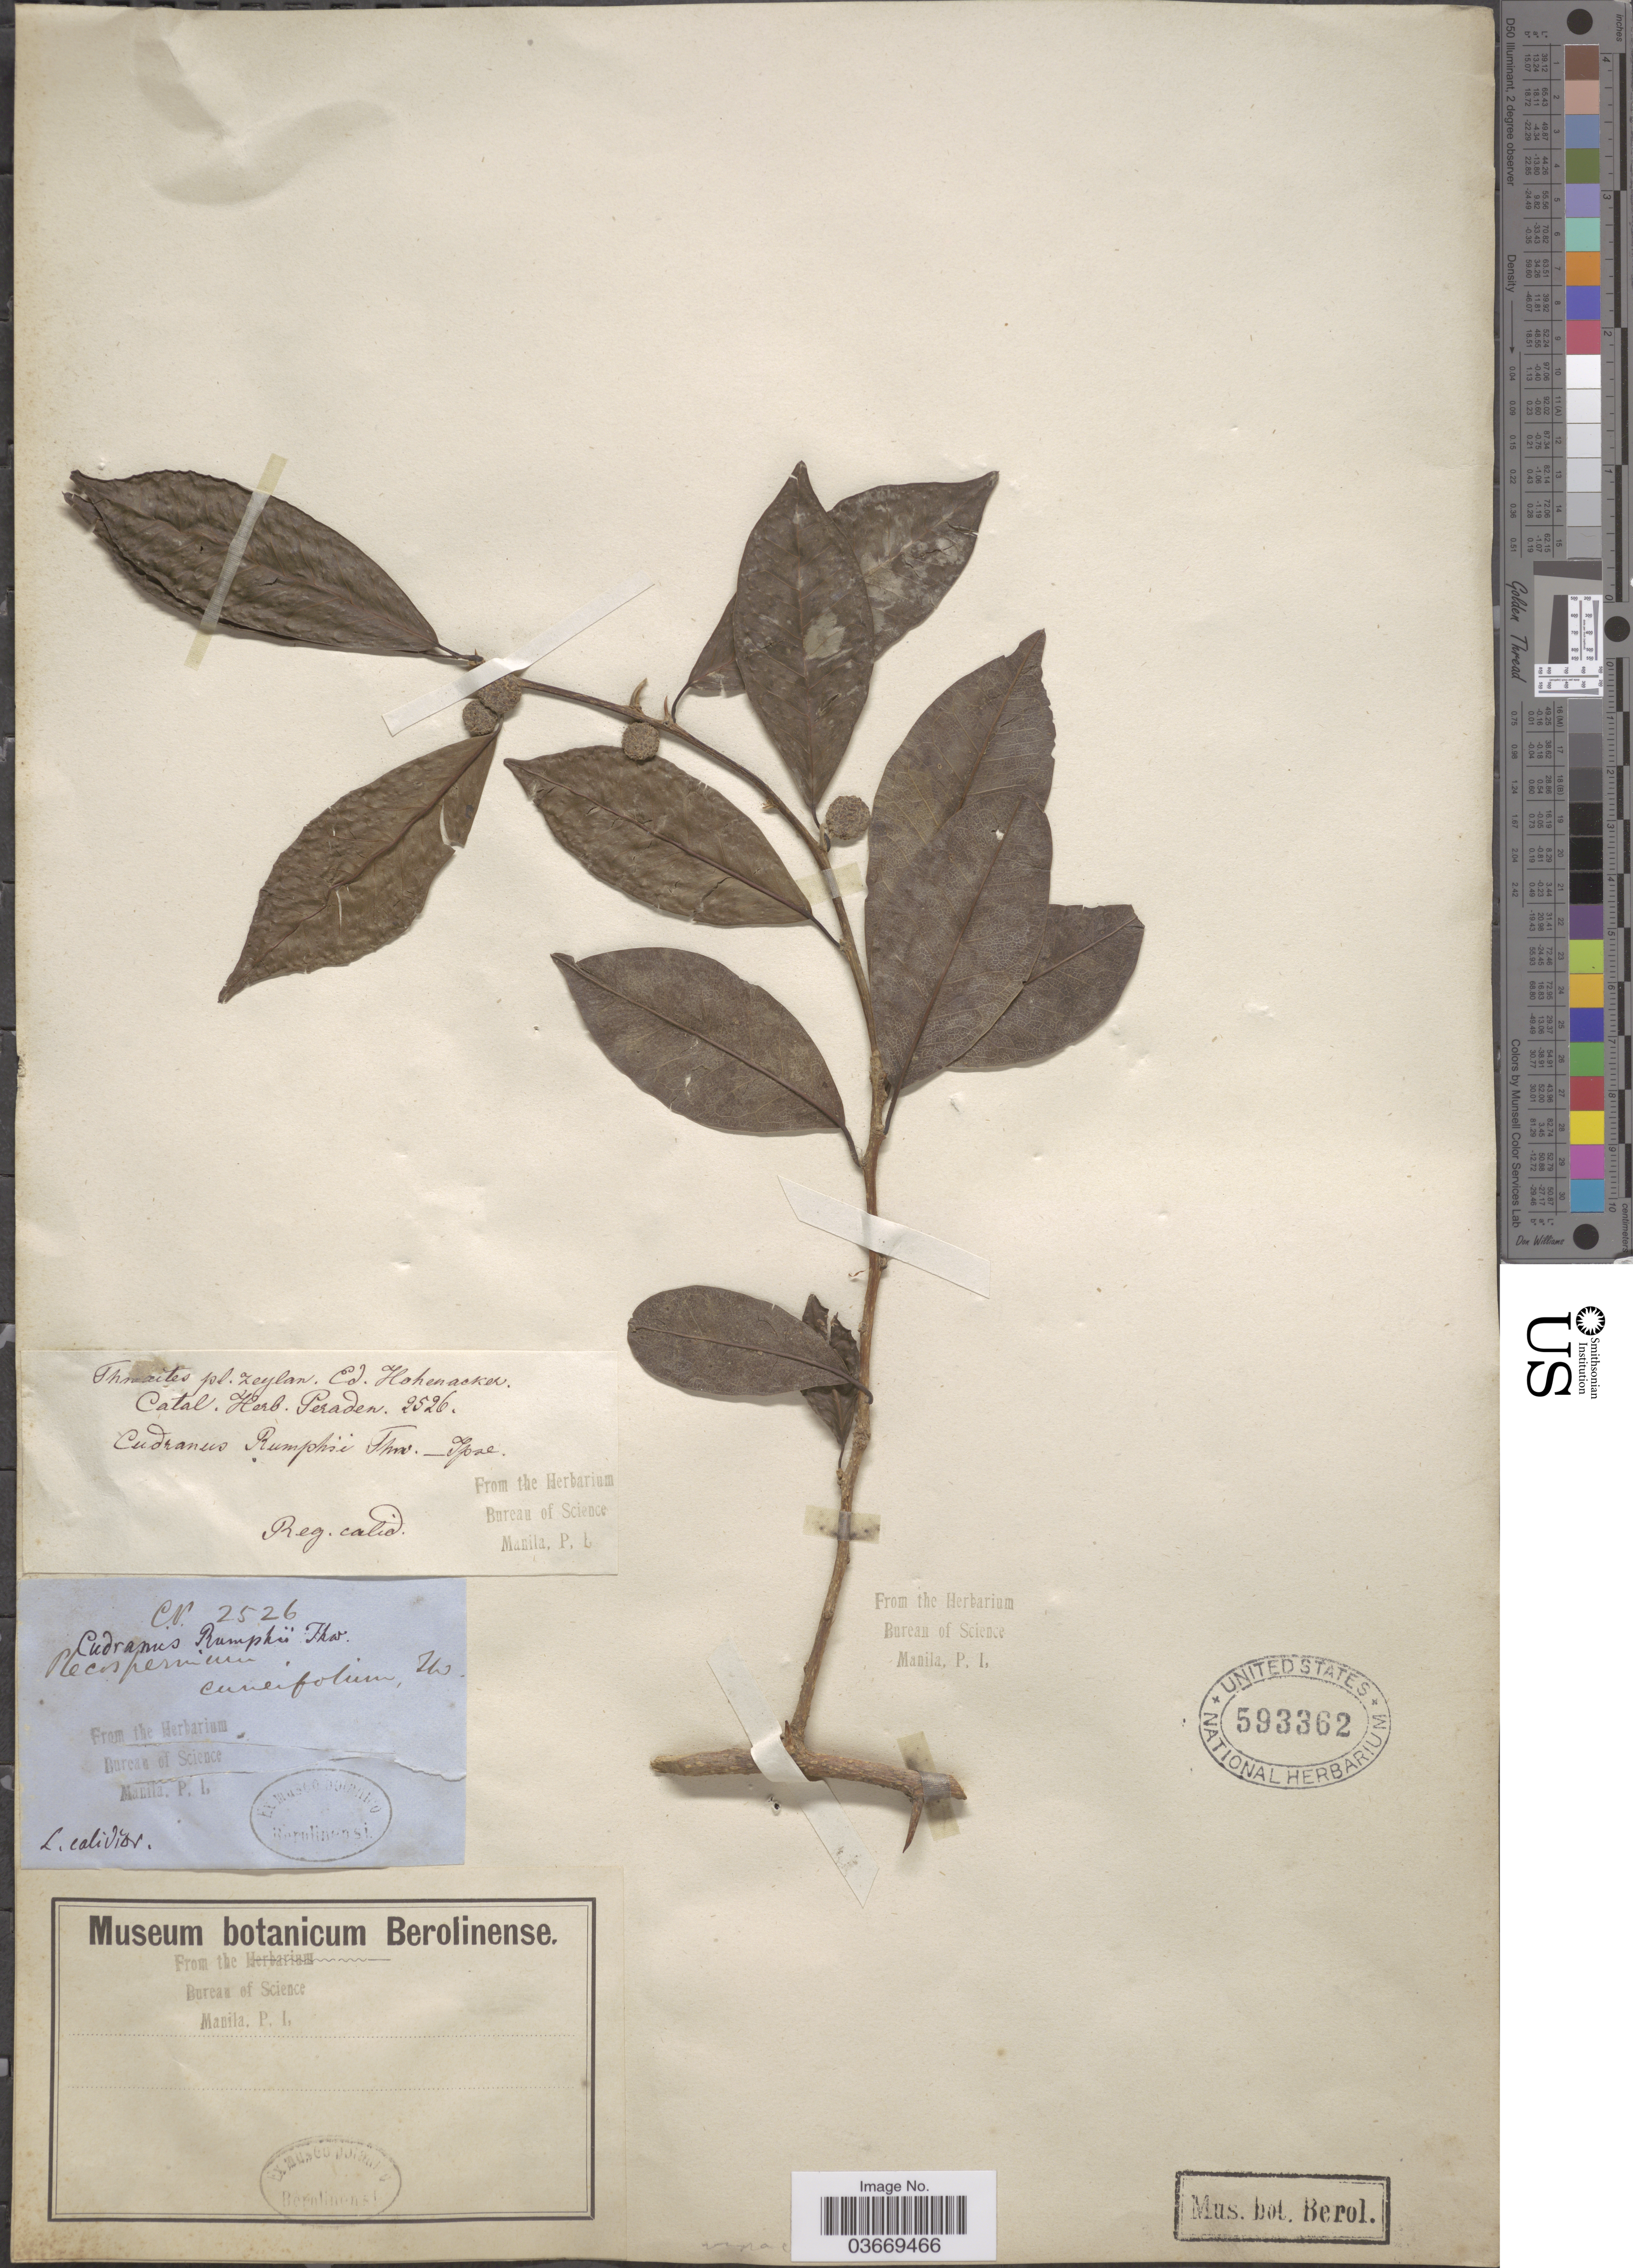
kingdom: Plantae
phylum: Tracheophyta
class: Magnoliopsida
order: Rosales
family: Moraceae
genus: Maclura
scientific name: Maclura cochinchinensis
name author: (Lour.) Corner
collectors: E. Hohenacker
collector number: CV 2526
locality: Reg. calid.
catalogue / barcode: US 593362